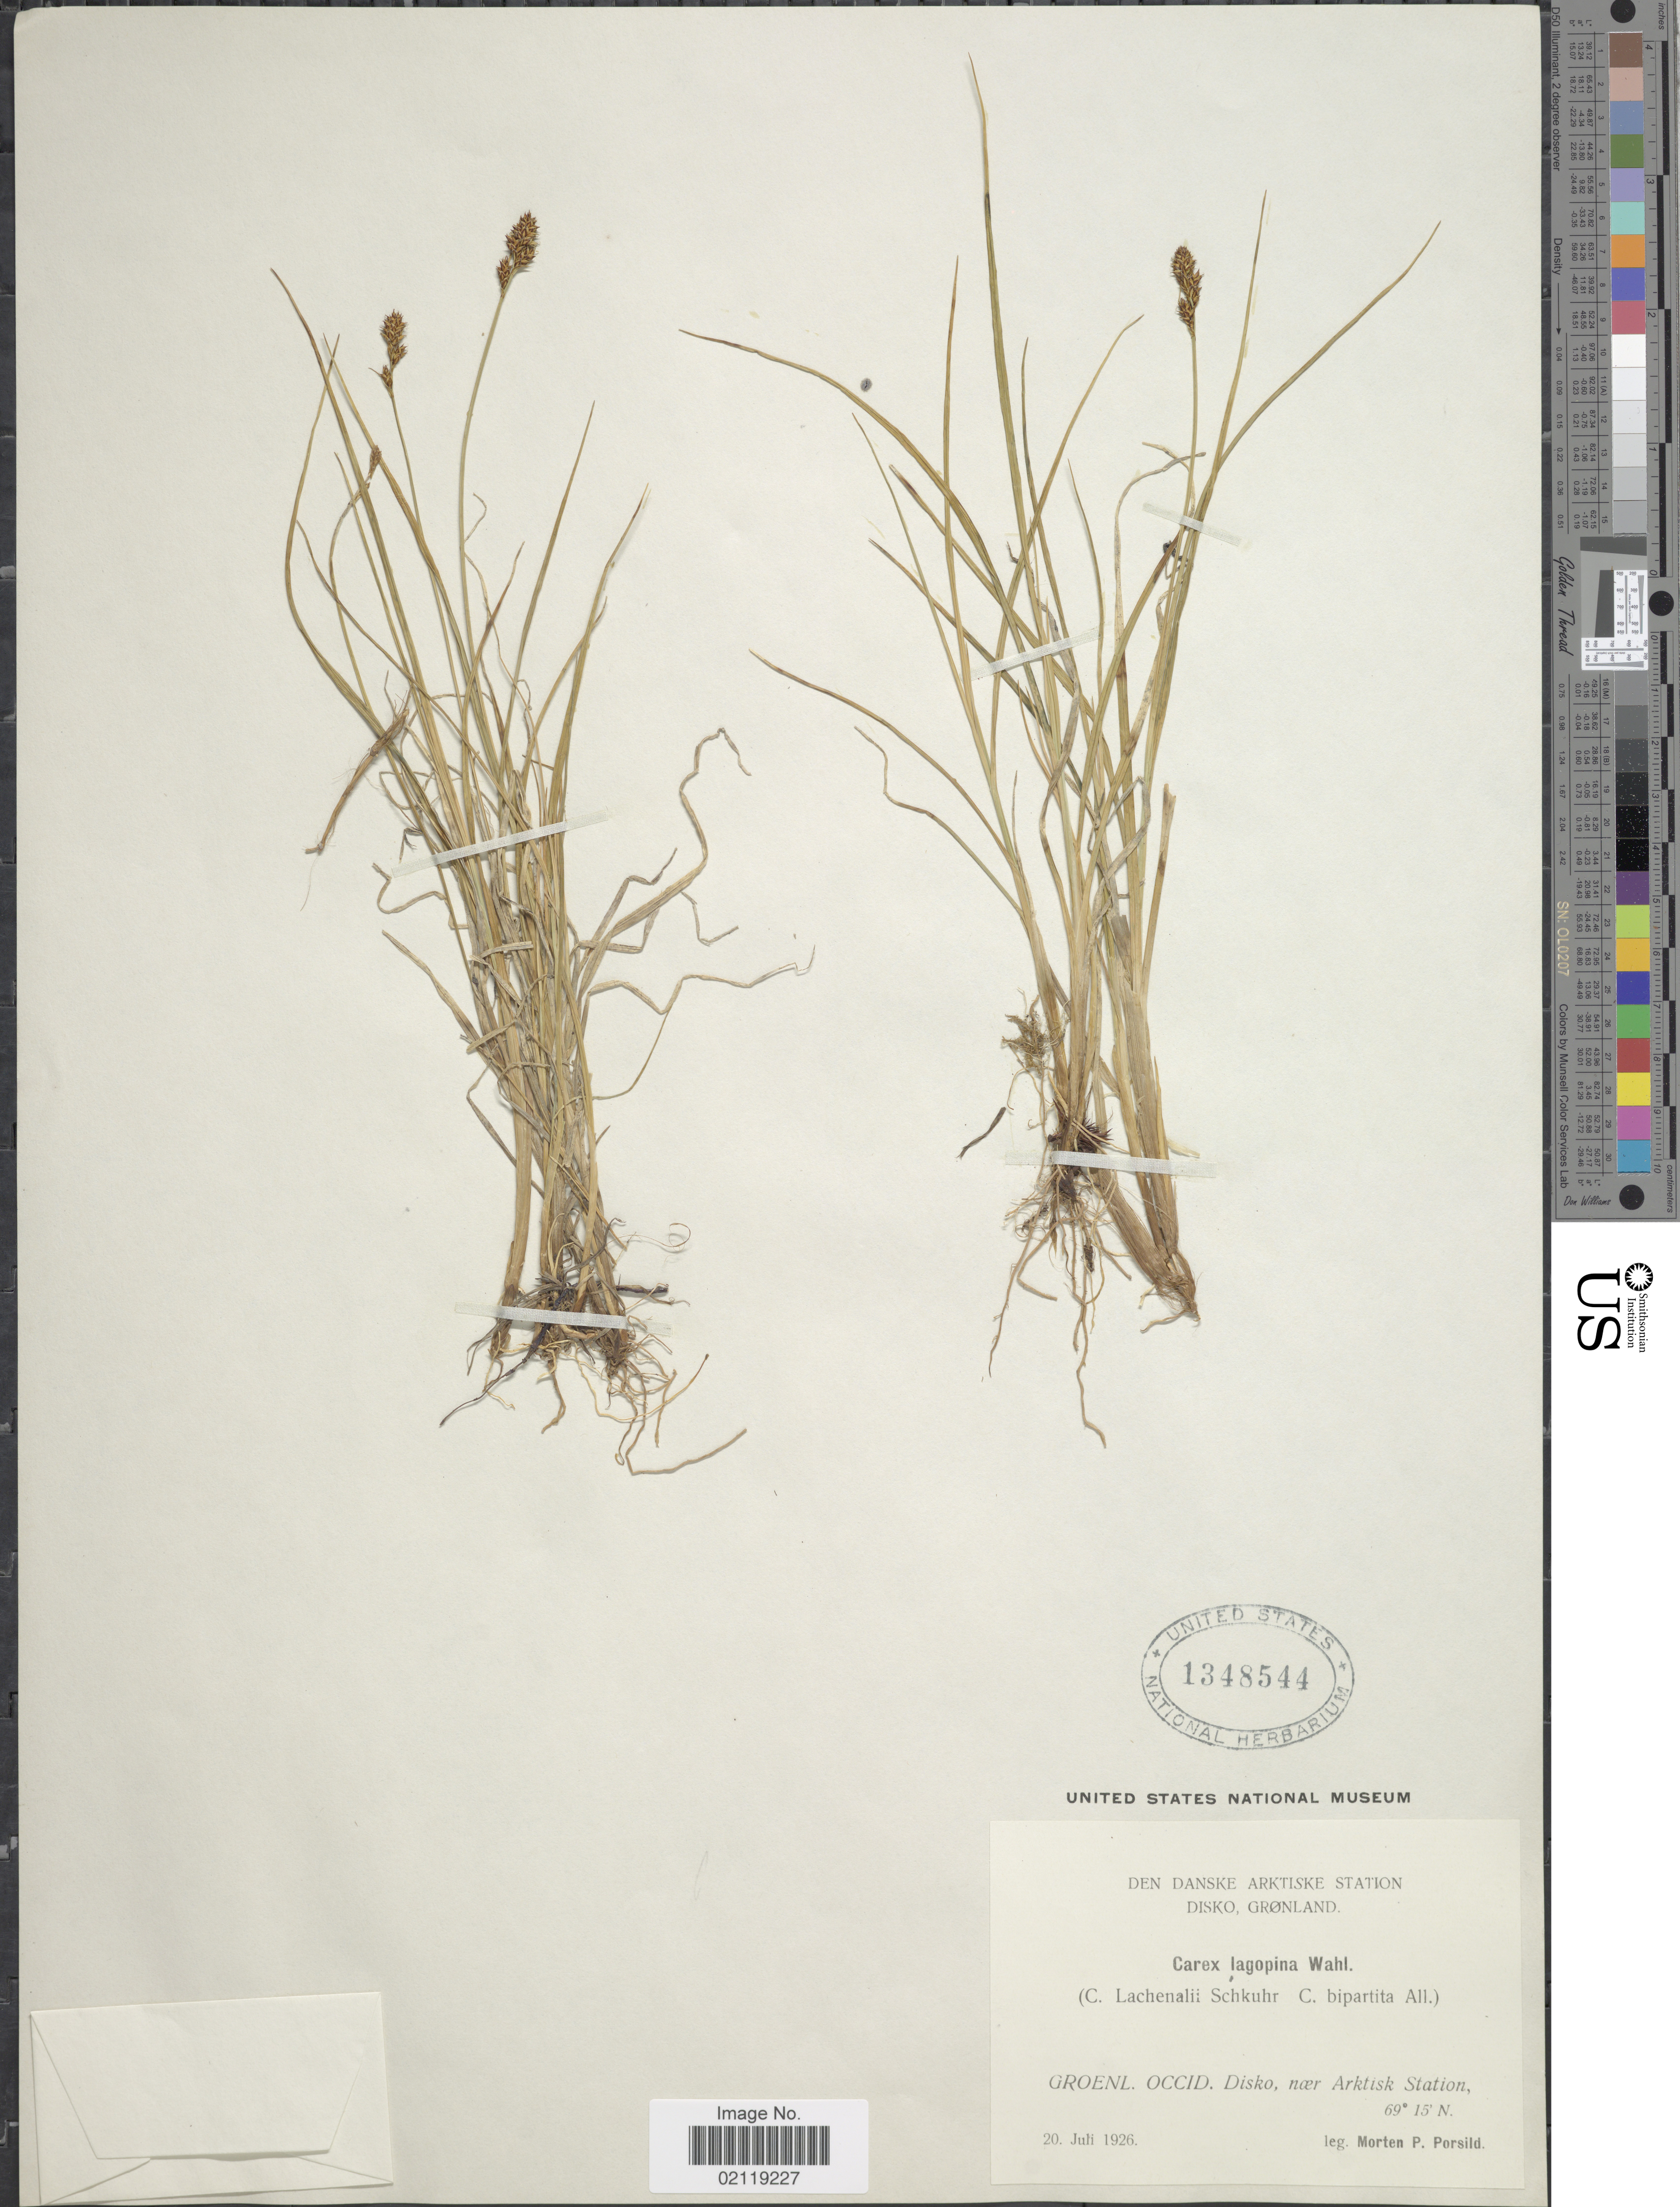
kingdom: Plantae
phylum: Tracheophyta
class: Liliopsida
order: Poales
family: Cyperaceae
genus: Carex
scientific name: Carex lachenalii subsp. lachenalii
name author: Schkuhr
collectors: M. P. Porsild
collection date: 1926-07-20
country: Greenland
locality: Den Danske Arktiske Station. Disko, Gronland. Groenl. Occid. Disko, naer Arktisk Station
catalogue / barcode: US 1348544